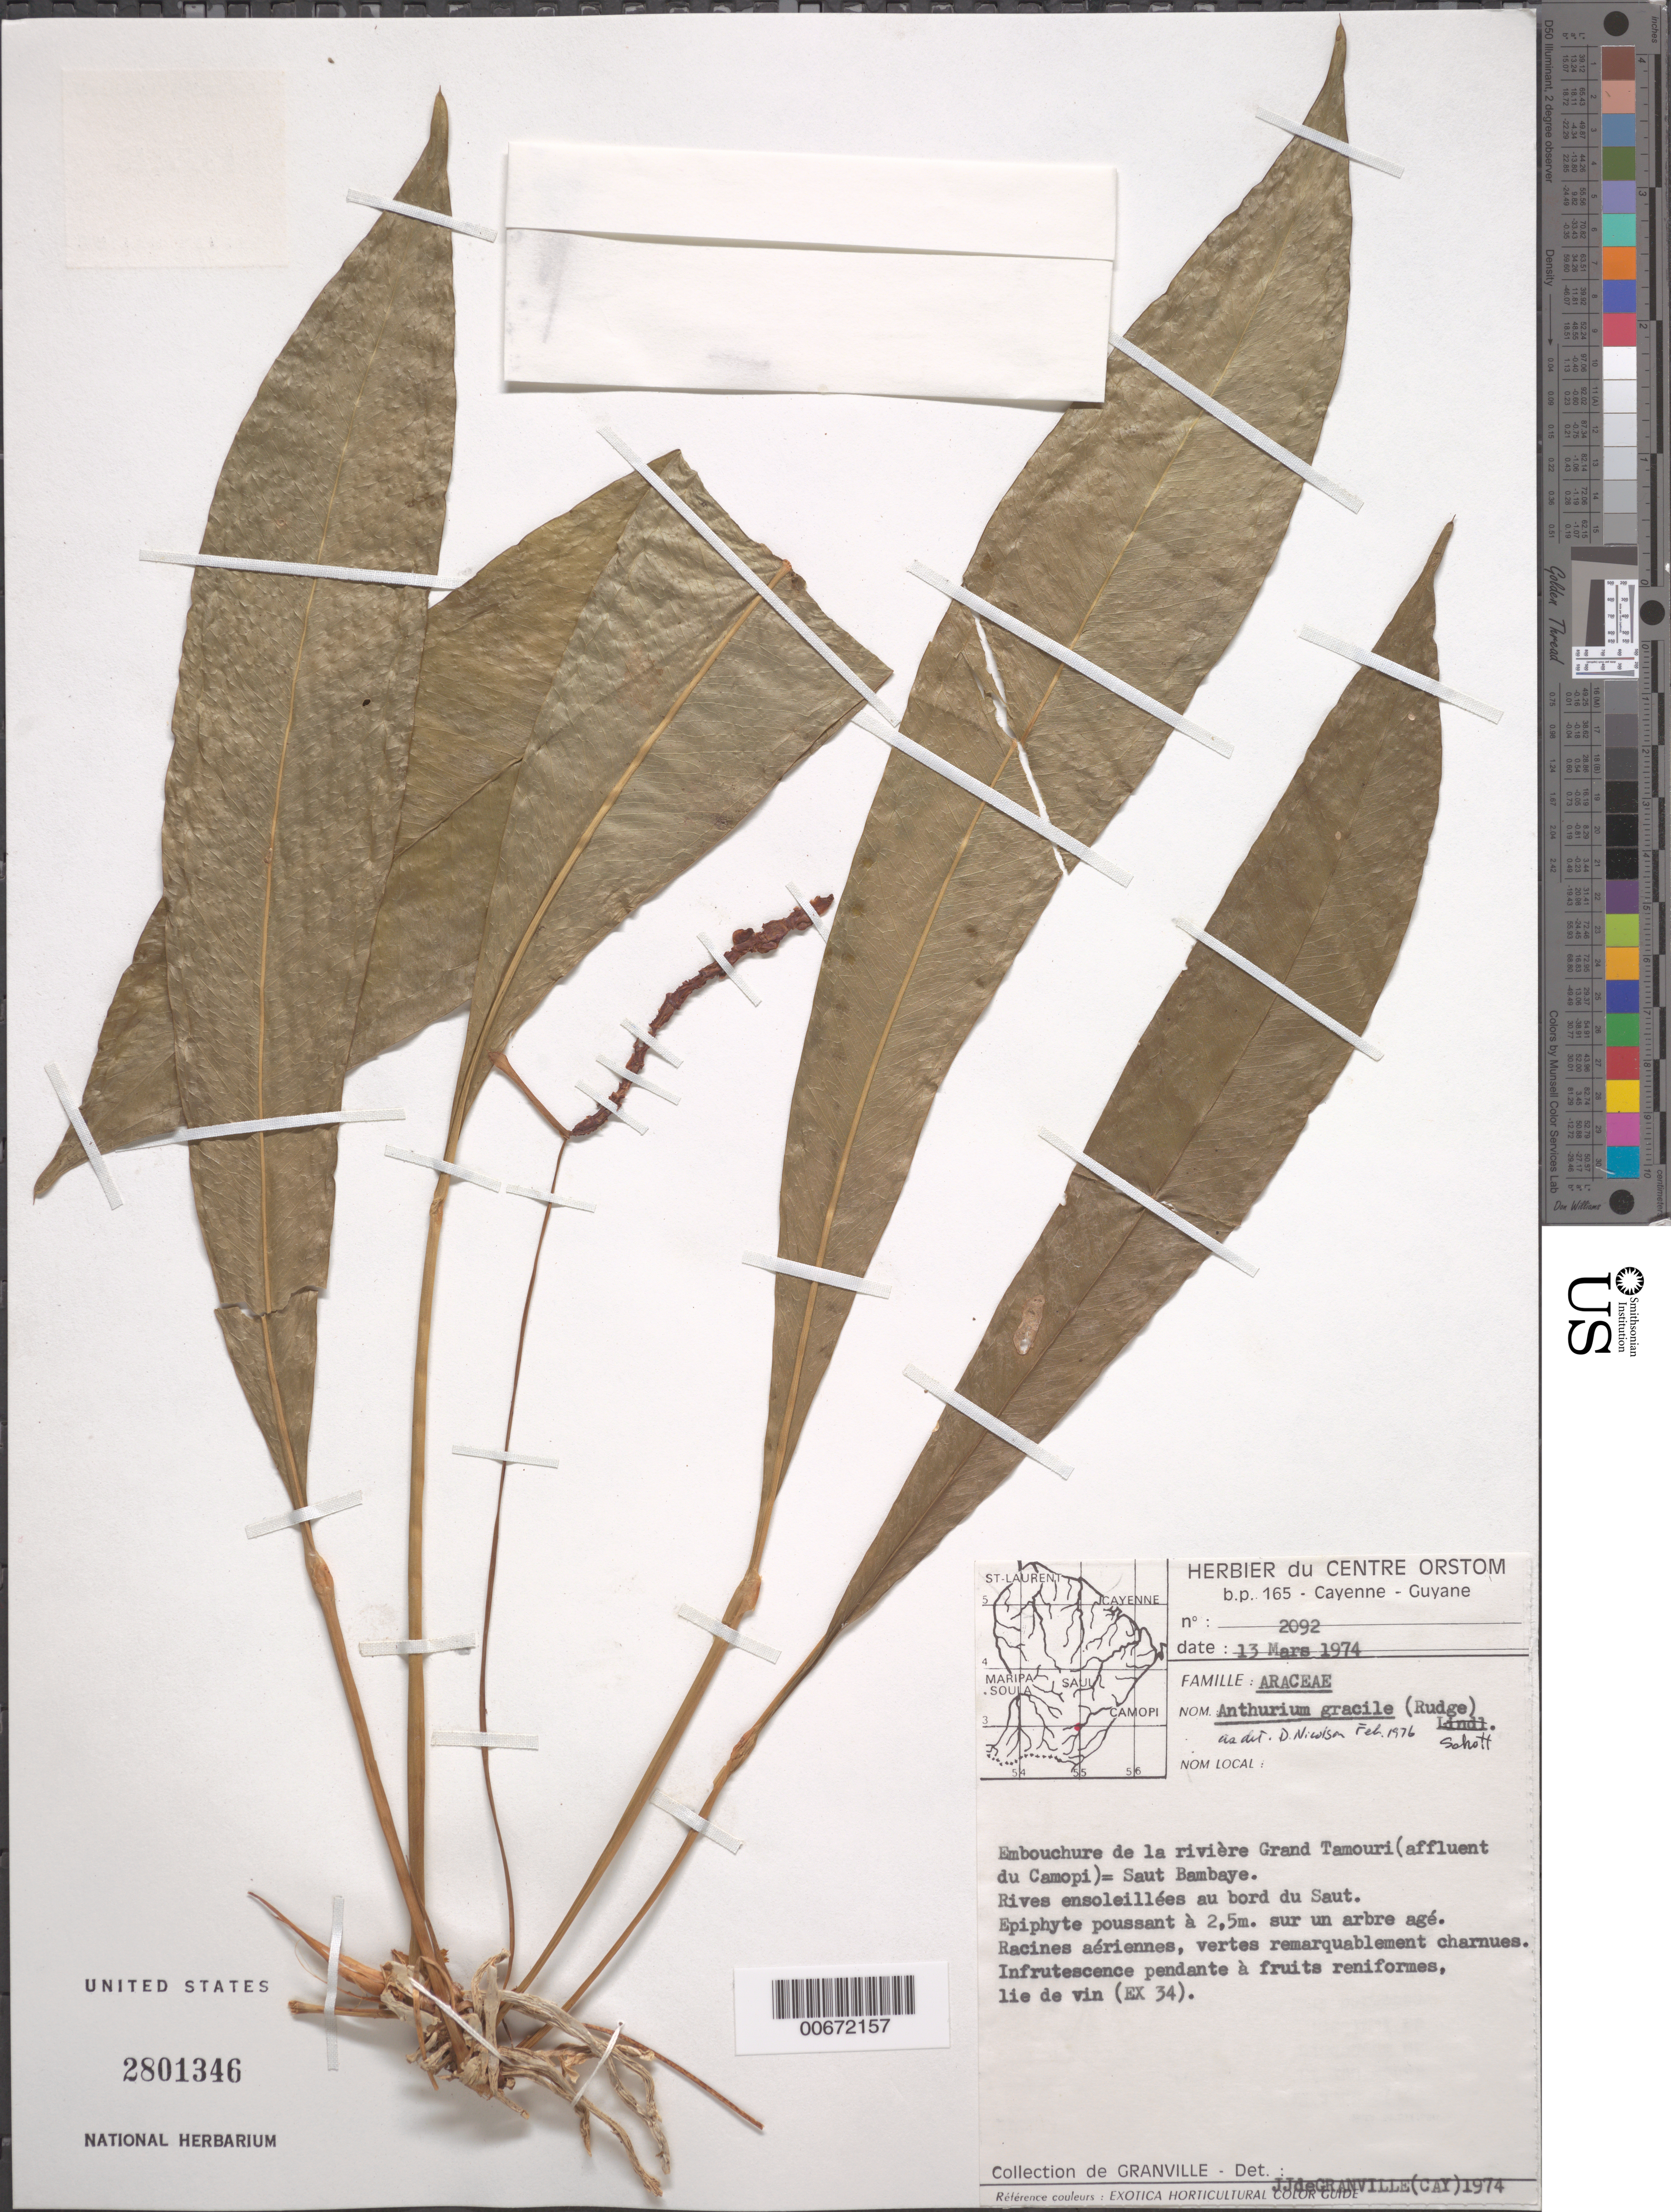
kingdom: Plantae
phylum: Tracheophyta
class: Liliopsida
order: Alismatales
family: Araceae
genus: Anthurium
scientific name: Anthurium gracile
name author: (Rudge) Schott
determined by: Nicolson, Dan H.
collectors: J.-J. de Granville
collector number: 2092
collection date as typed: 13-Mar-74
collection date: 1974-03-13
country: French Guiana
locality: Grand Tamouri River (flowing from Camopi)- Saut Bambaye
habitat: Sunny banks of Grand Tamouri, near Saut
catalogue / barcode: US 2801346